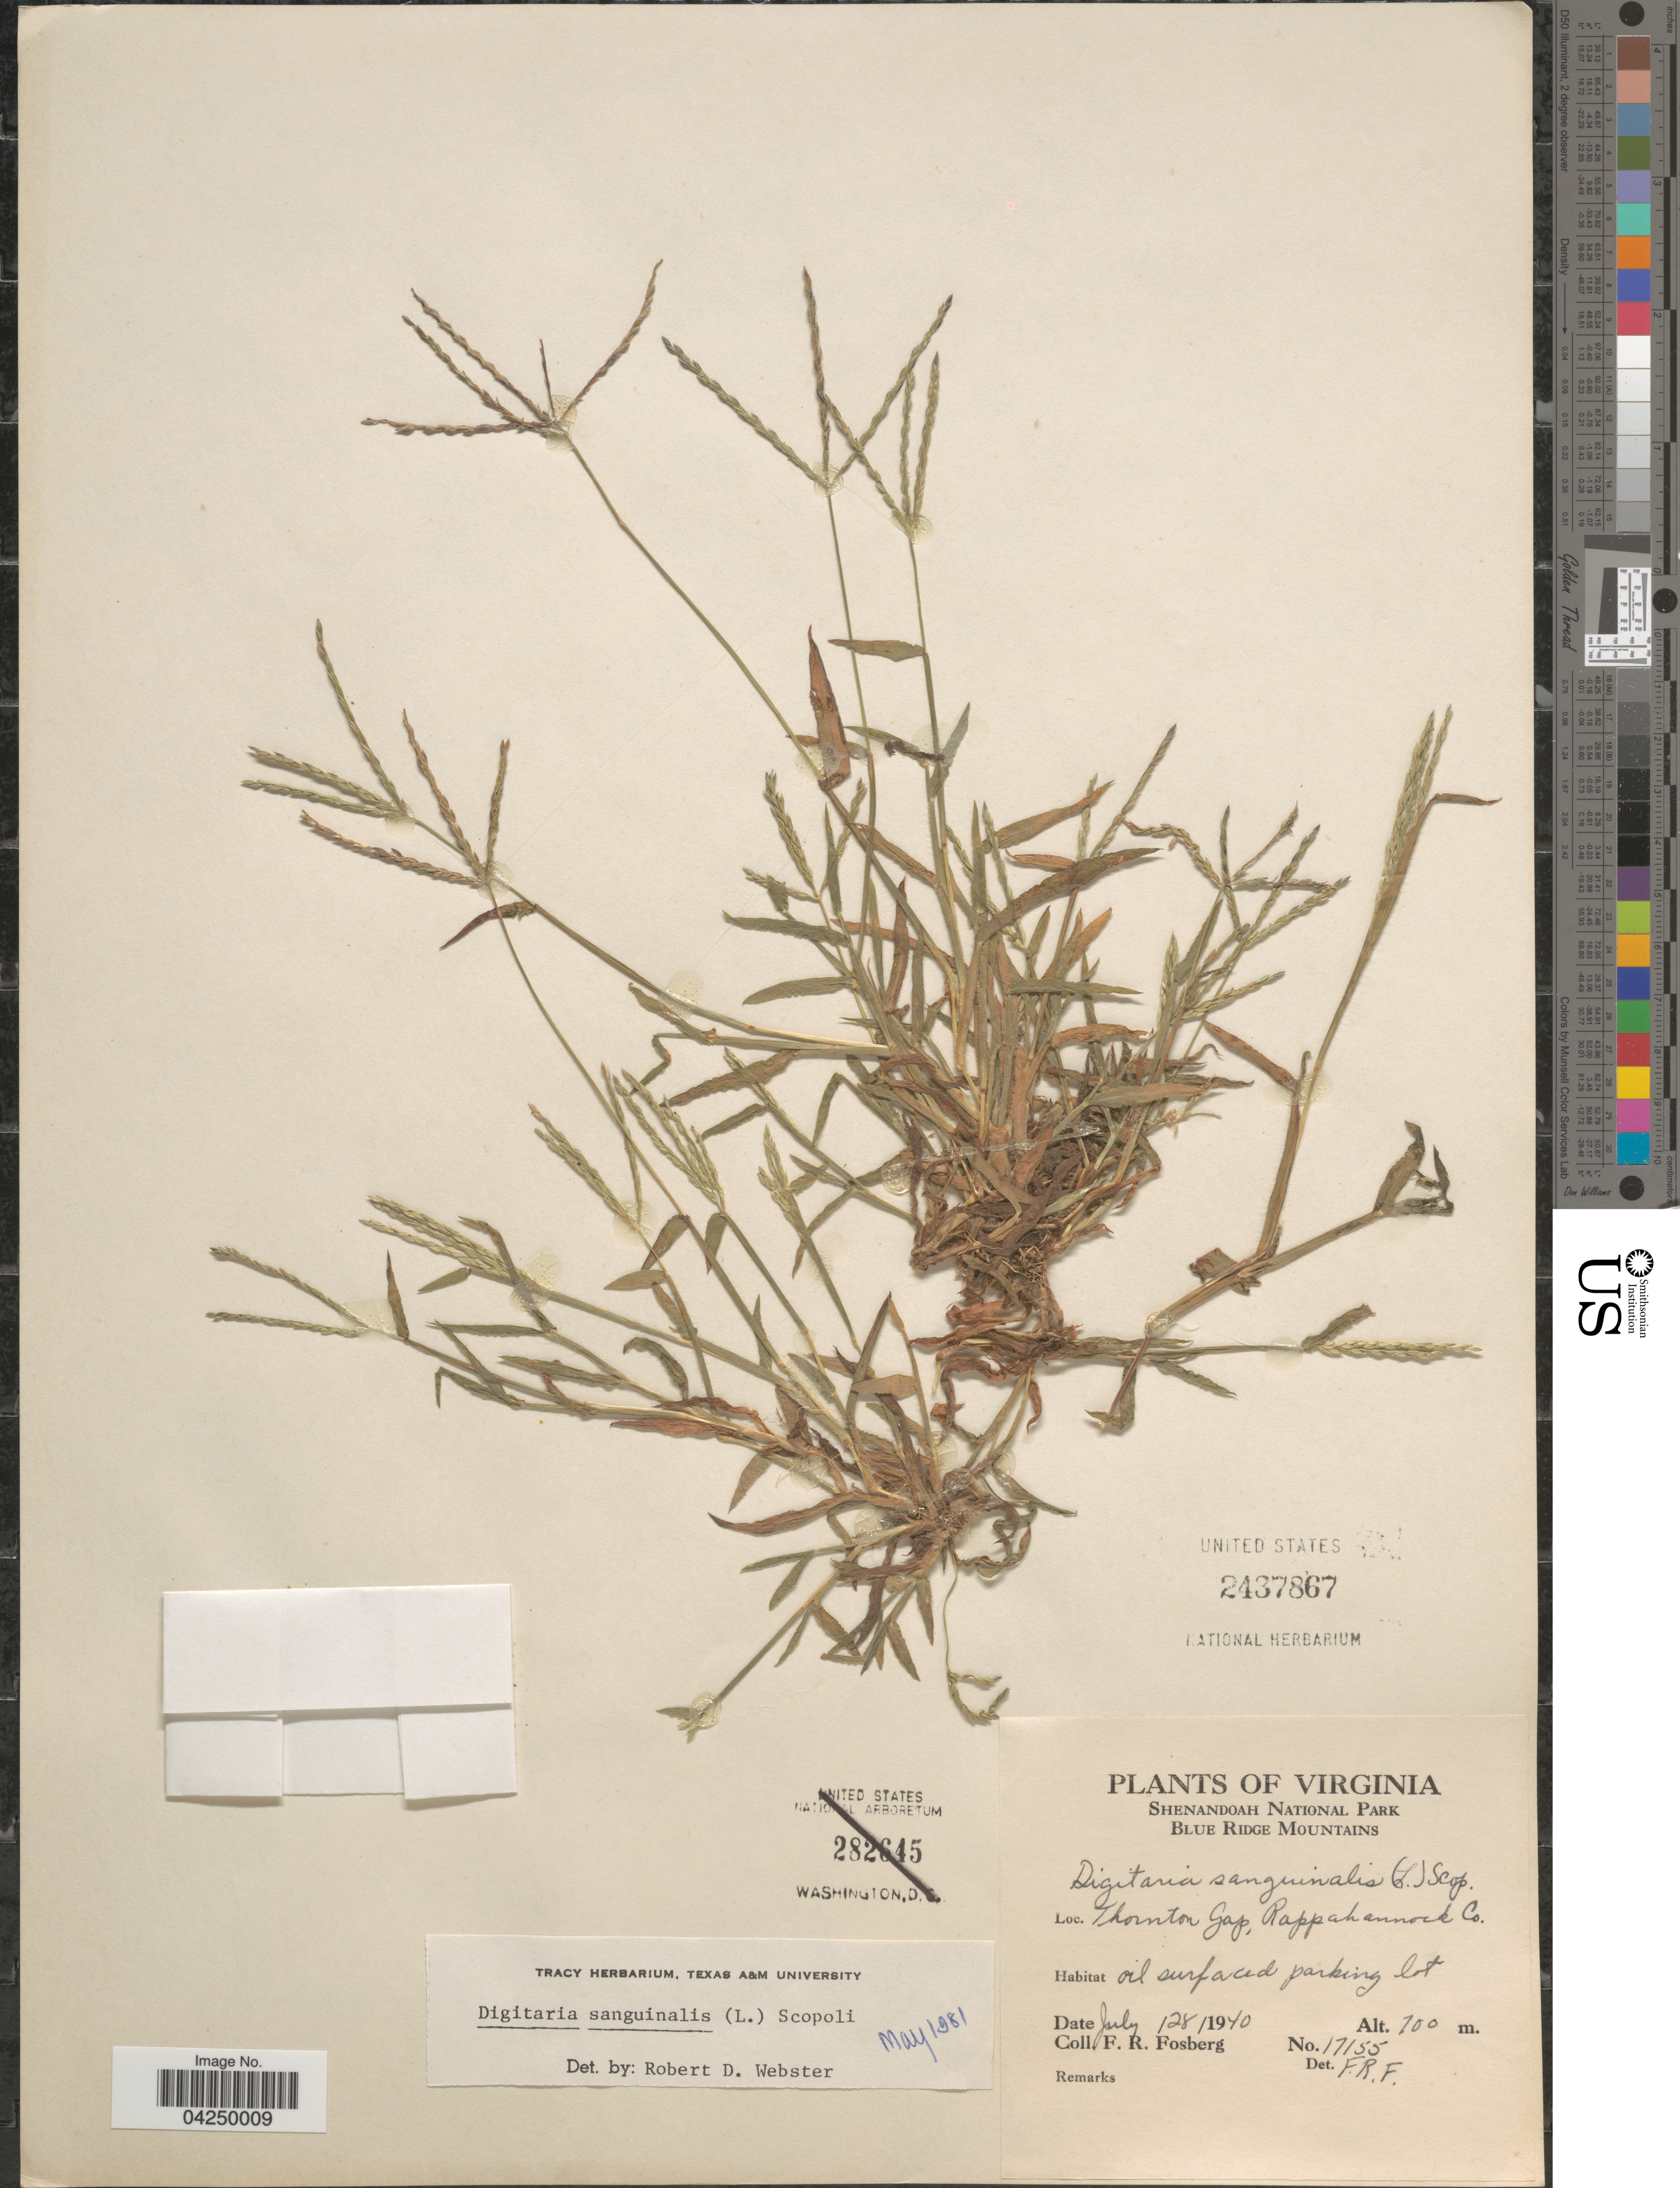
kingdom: Plantae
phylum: Tracheophyta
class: Liliopsida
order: Poales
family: Poaceae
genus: Digitaria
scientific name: Digitaria sanguinalis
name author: (L.) Scop.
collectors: F. R. Fosberg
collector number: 17155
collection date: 1940-07-28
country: United States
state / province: Virginia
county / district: Rappahannock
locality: Shenandoah National Park. Blue Ridge Mountains. Thornton Gap, Rappahannock Co.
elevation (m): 700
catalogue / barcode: US 2437867